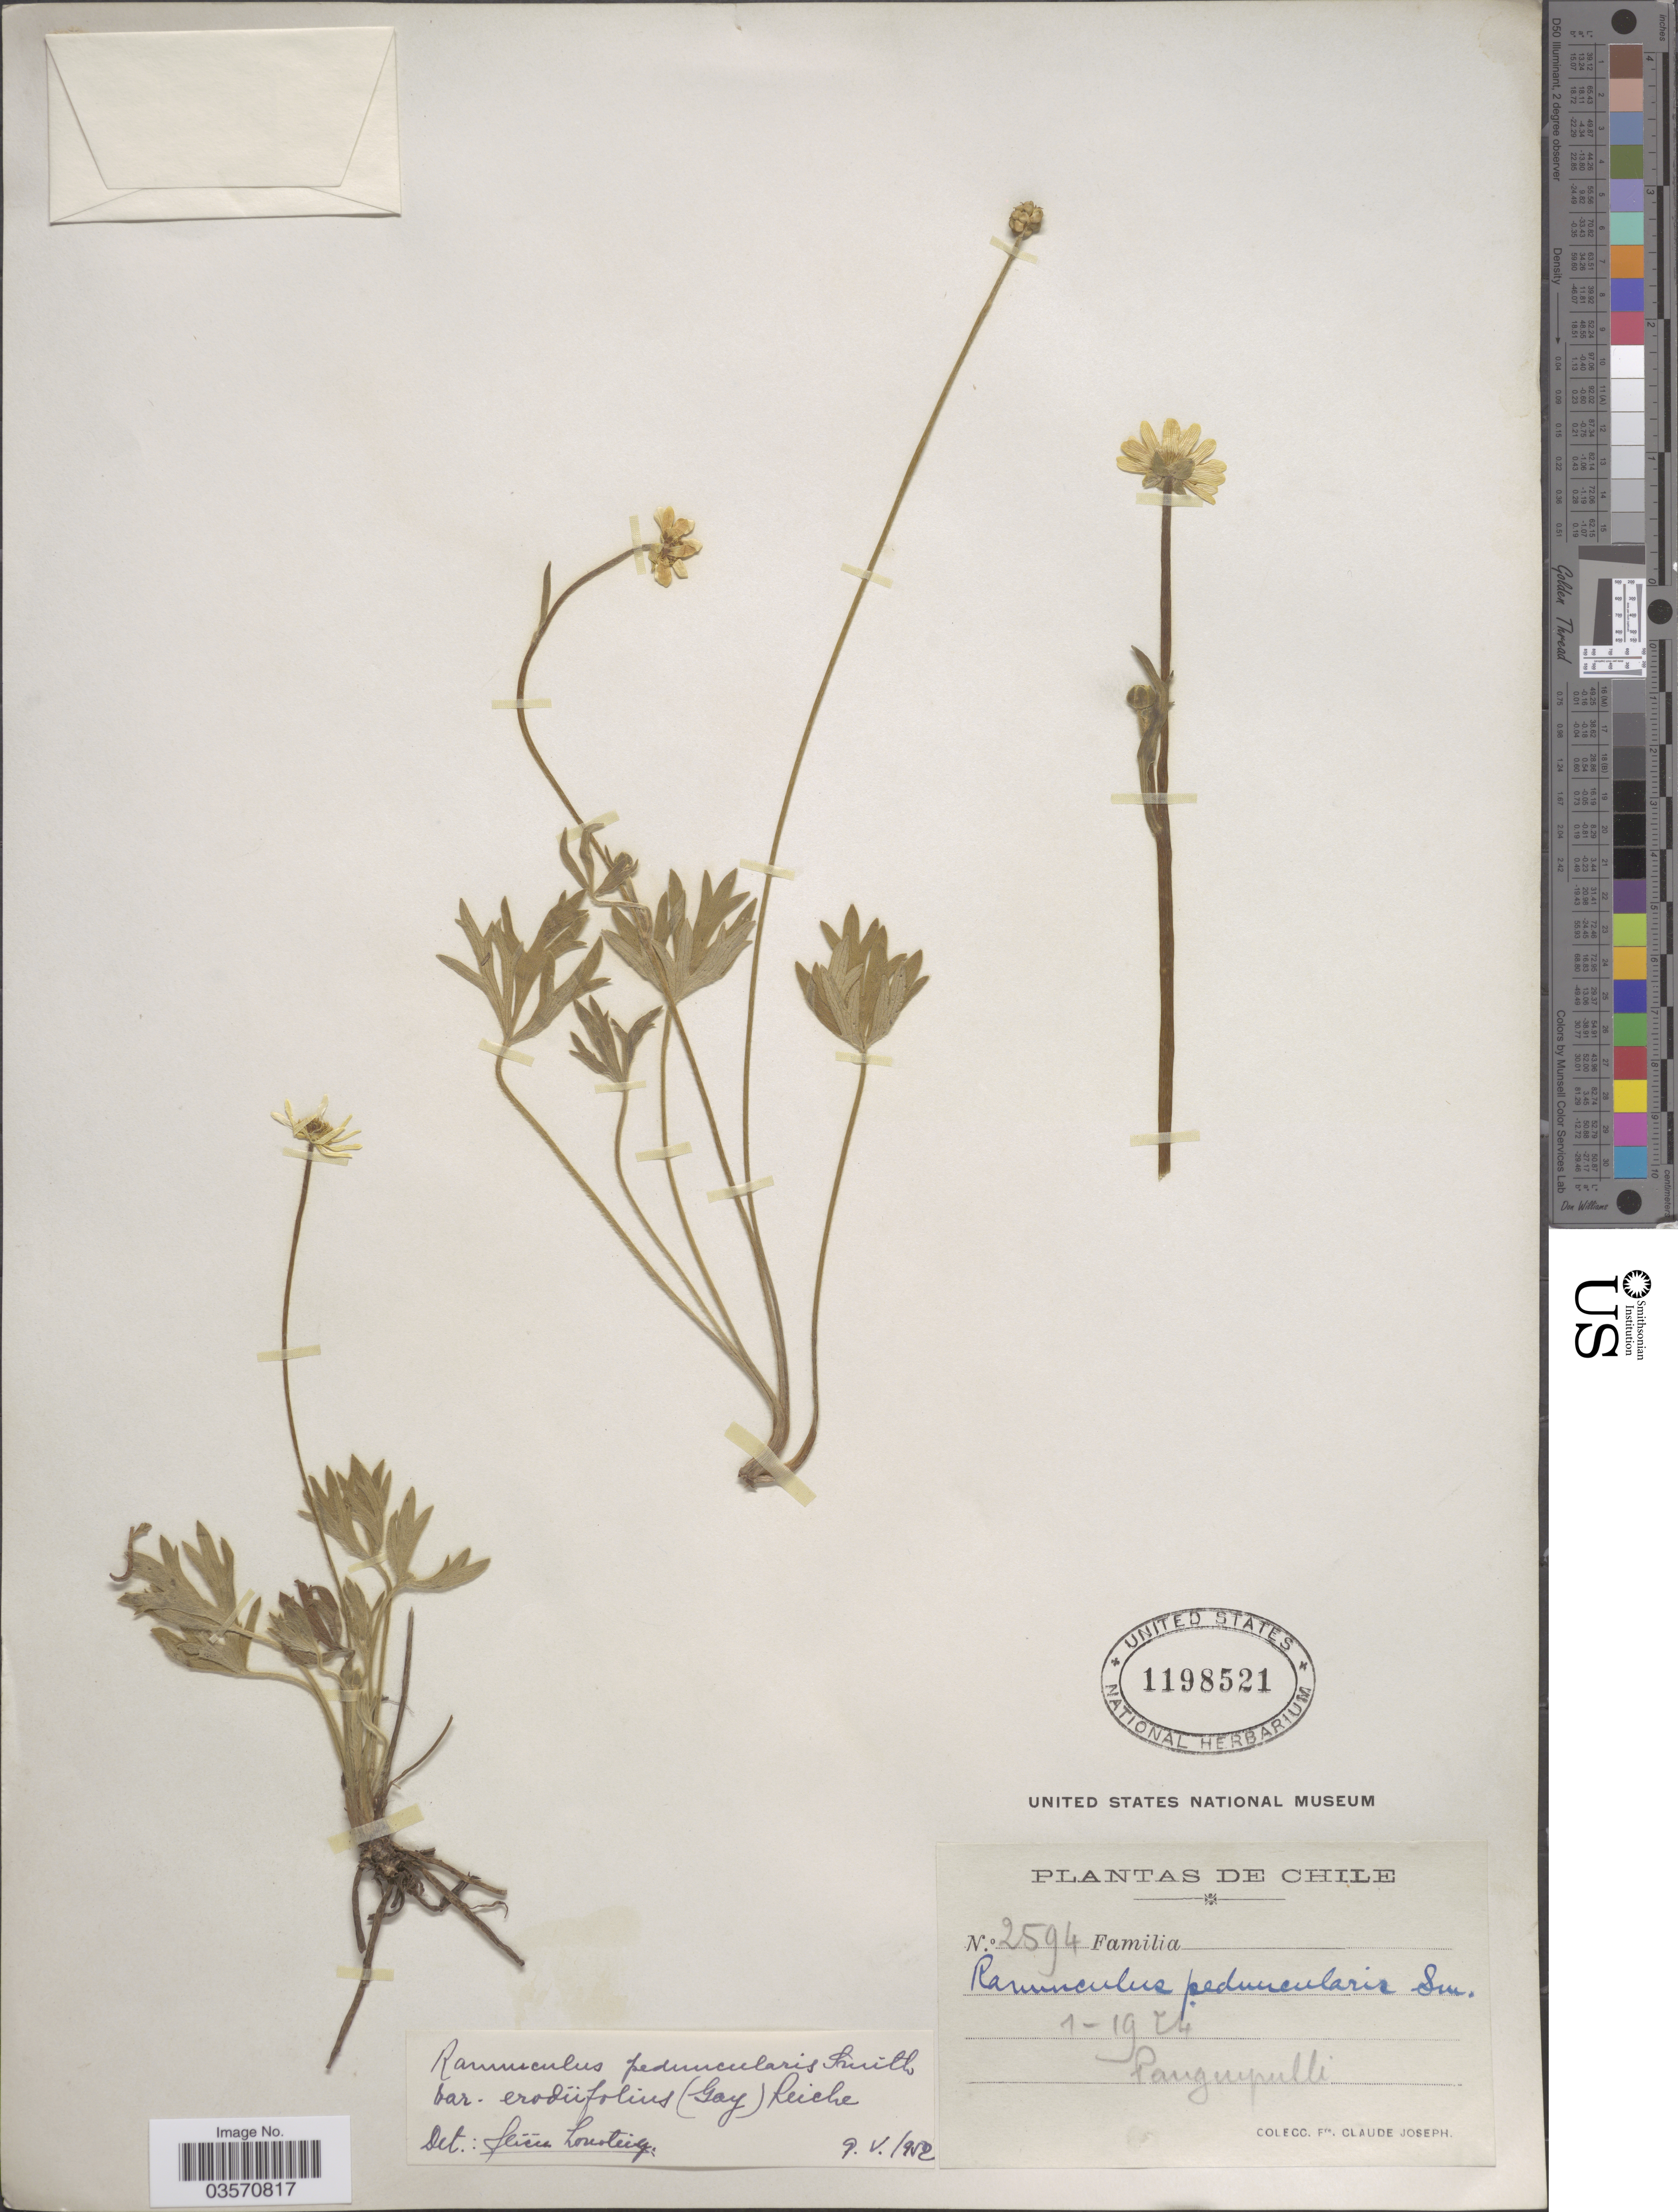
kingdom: Plantae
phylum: Tracheophyta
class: Magnoliopsida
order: Ranunculales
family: Ranunculaceae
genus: Ranunculus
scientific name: Ranunculus peduncularis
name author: Sm.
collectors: Bro. Claude-Joseph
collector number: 2594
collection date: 1914-01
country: Chile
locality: Panguipulli.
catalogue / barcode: US 1198521